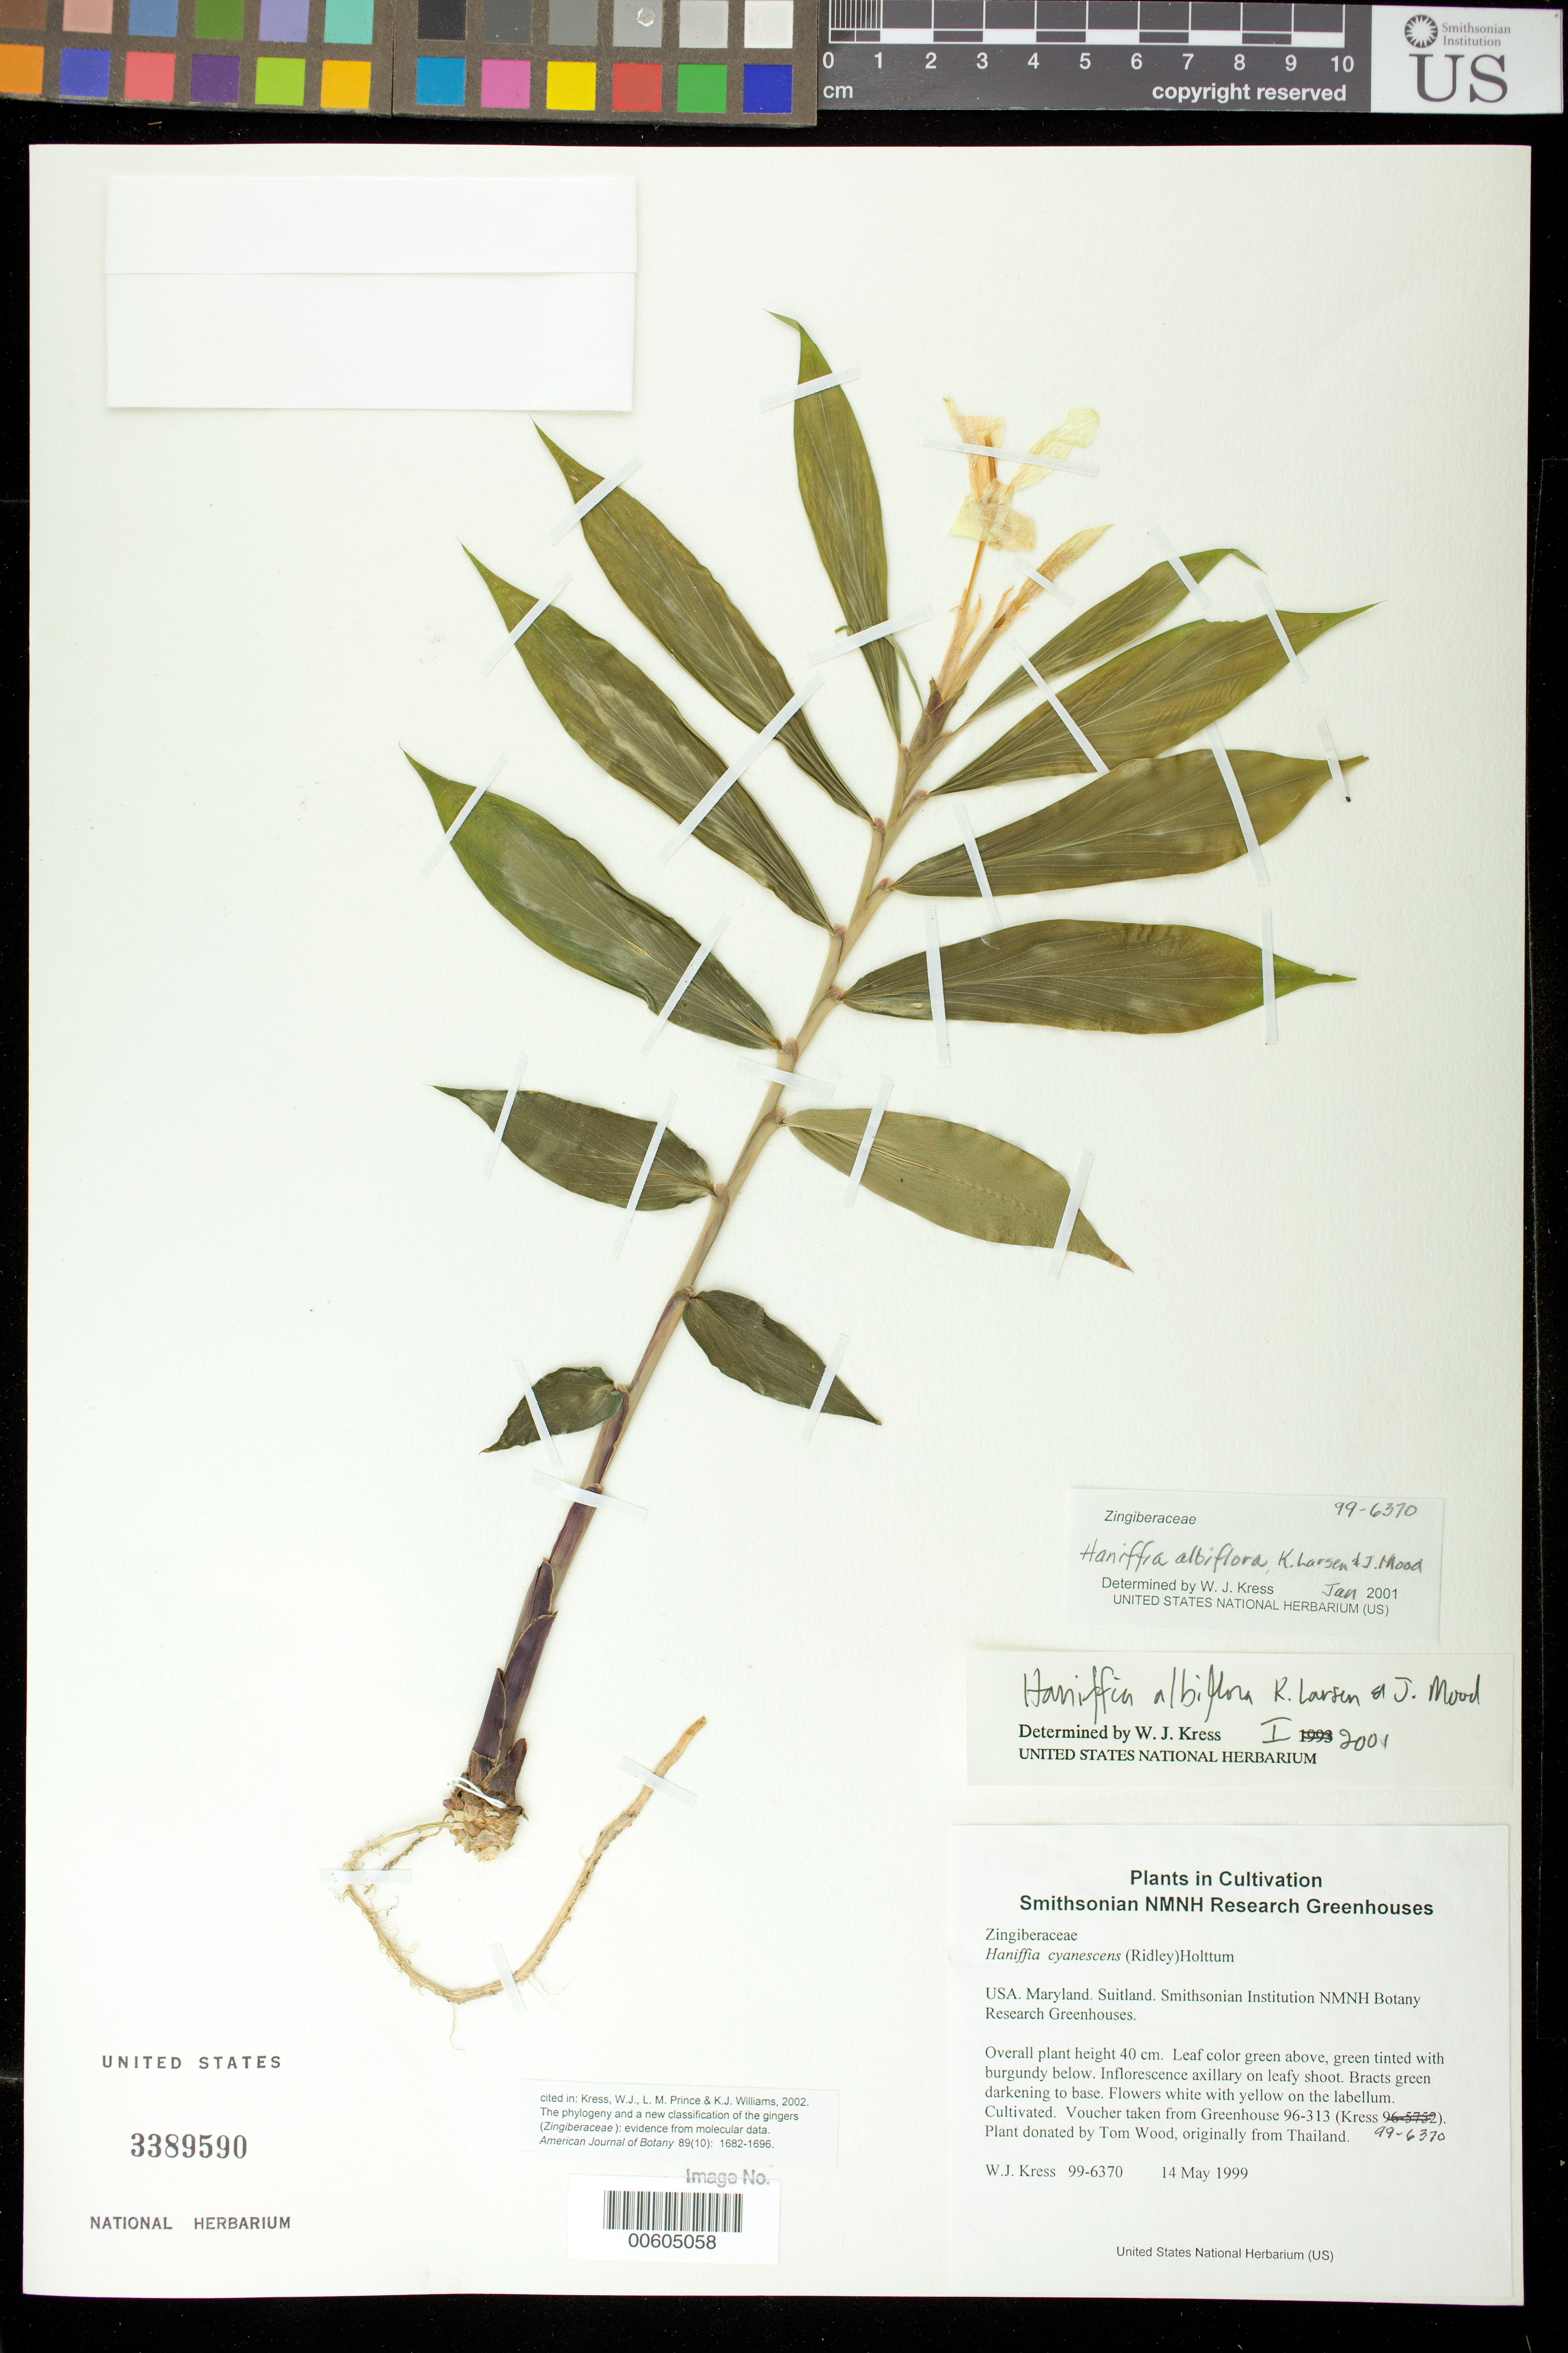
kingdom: Plantae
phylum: Tracheophyta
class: Liliopsida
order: Zingiberales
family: Zingiberaceae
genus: Haniffia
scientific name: Haniffia albiflora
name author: K. Larsen & Mood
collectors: W. J. Kress & M. Bordelon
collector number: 99-6370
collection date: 1999-05-14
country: United States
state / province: Maryland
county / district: Prince George's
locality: NMNH Botany Research Greenhouses. Suitland.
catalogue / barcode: US 3389590